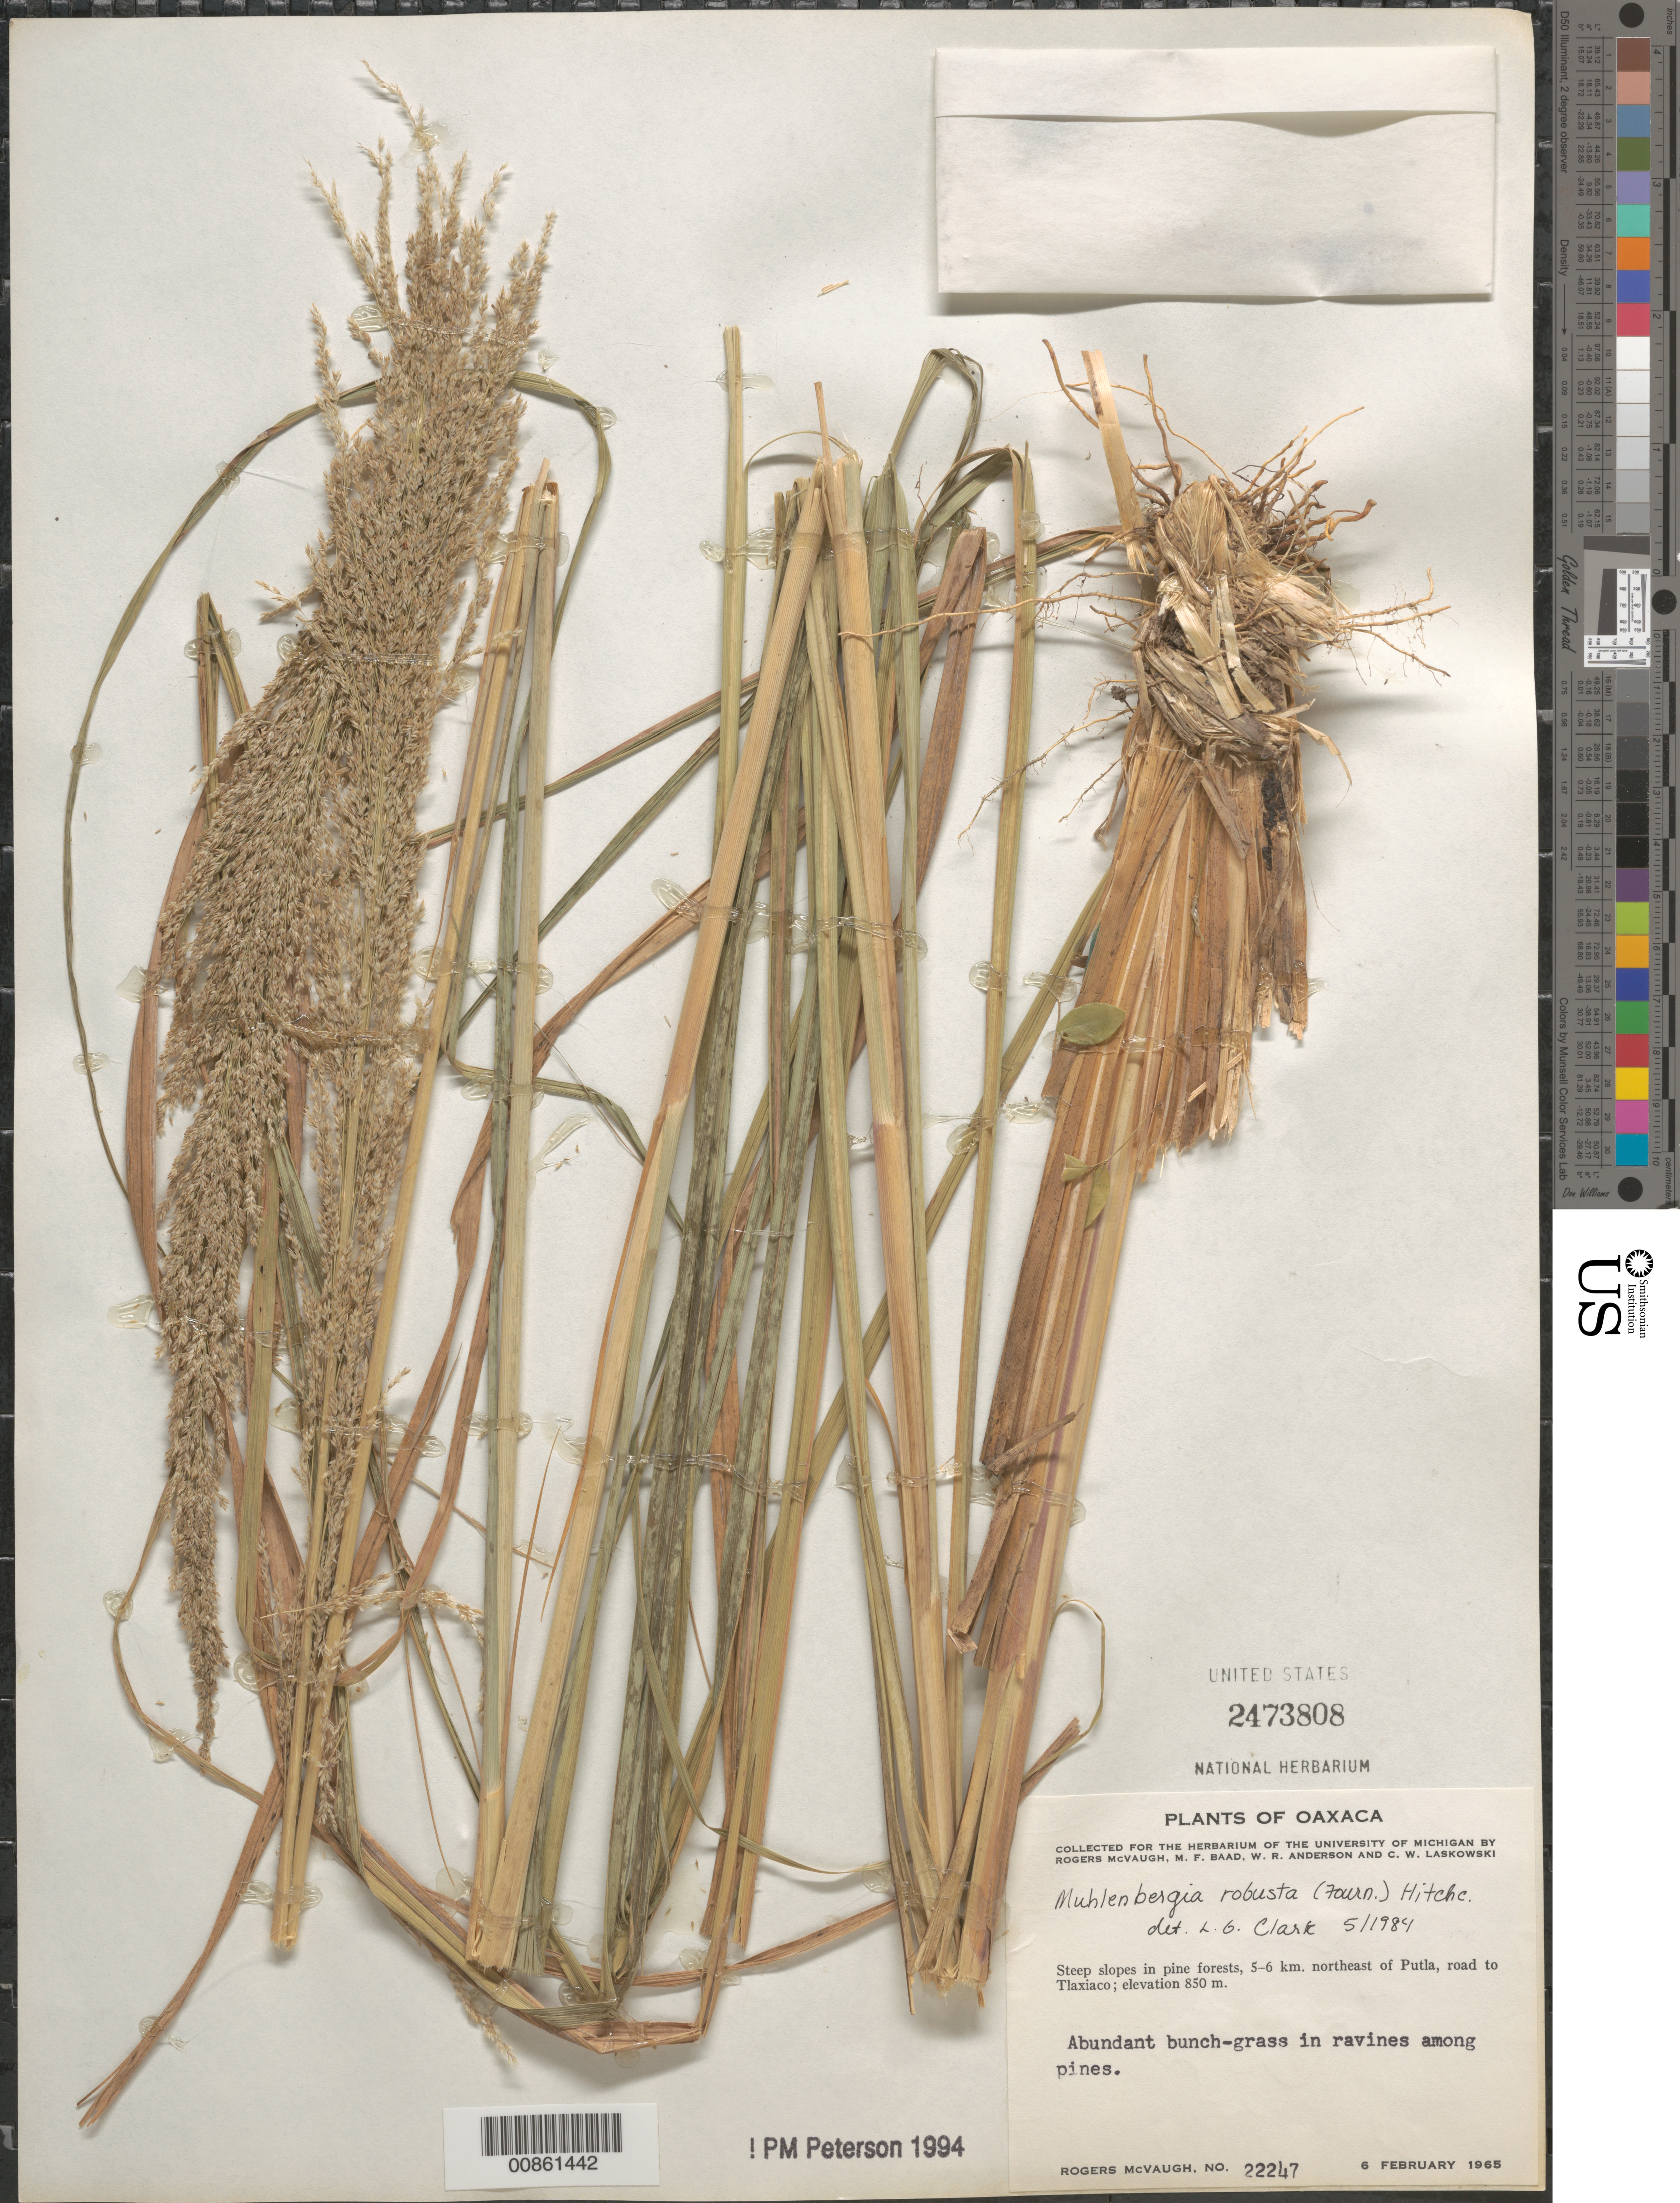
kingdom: Plantae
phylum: Tracheophyta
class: Liliopsida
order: Poales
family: Poaceae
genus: Muhlenbergia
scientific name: Muhlenbergia robusta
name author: (E. Fourn.) Hitchc.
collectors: R. McVaugh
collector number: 22247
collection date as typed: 06 Feb 1965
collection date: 1965-02-06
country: Mexico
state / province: Oaxaca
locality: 5-6 km NE of Puebla, road to Tlaxiaco, Oax.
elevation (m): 850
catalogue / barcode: US 2473808